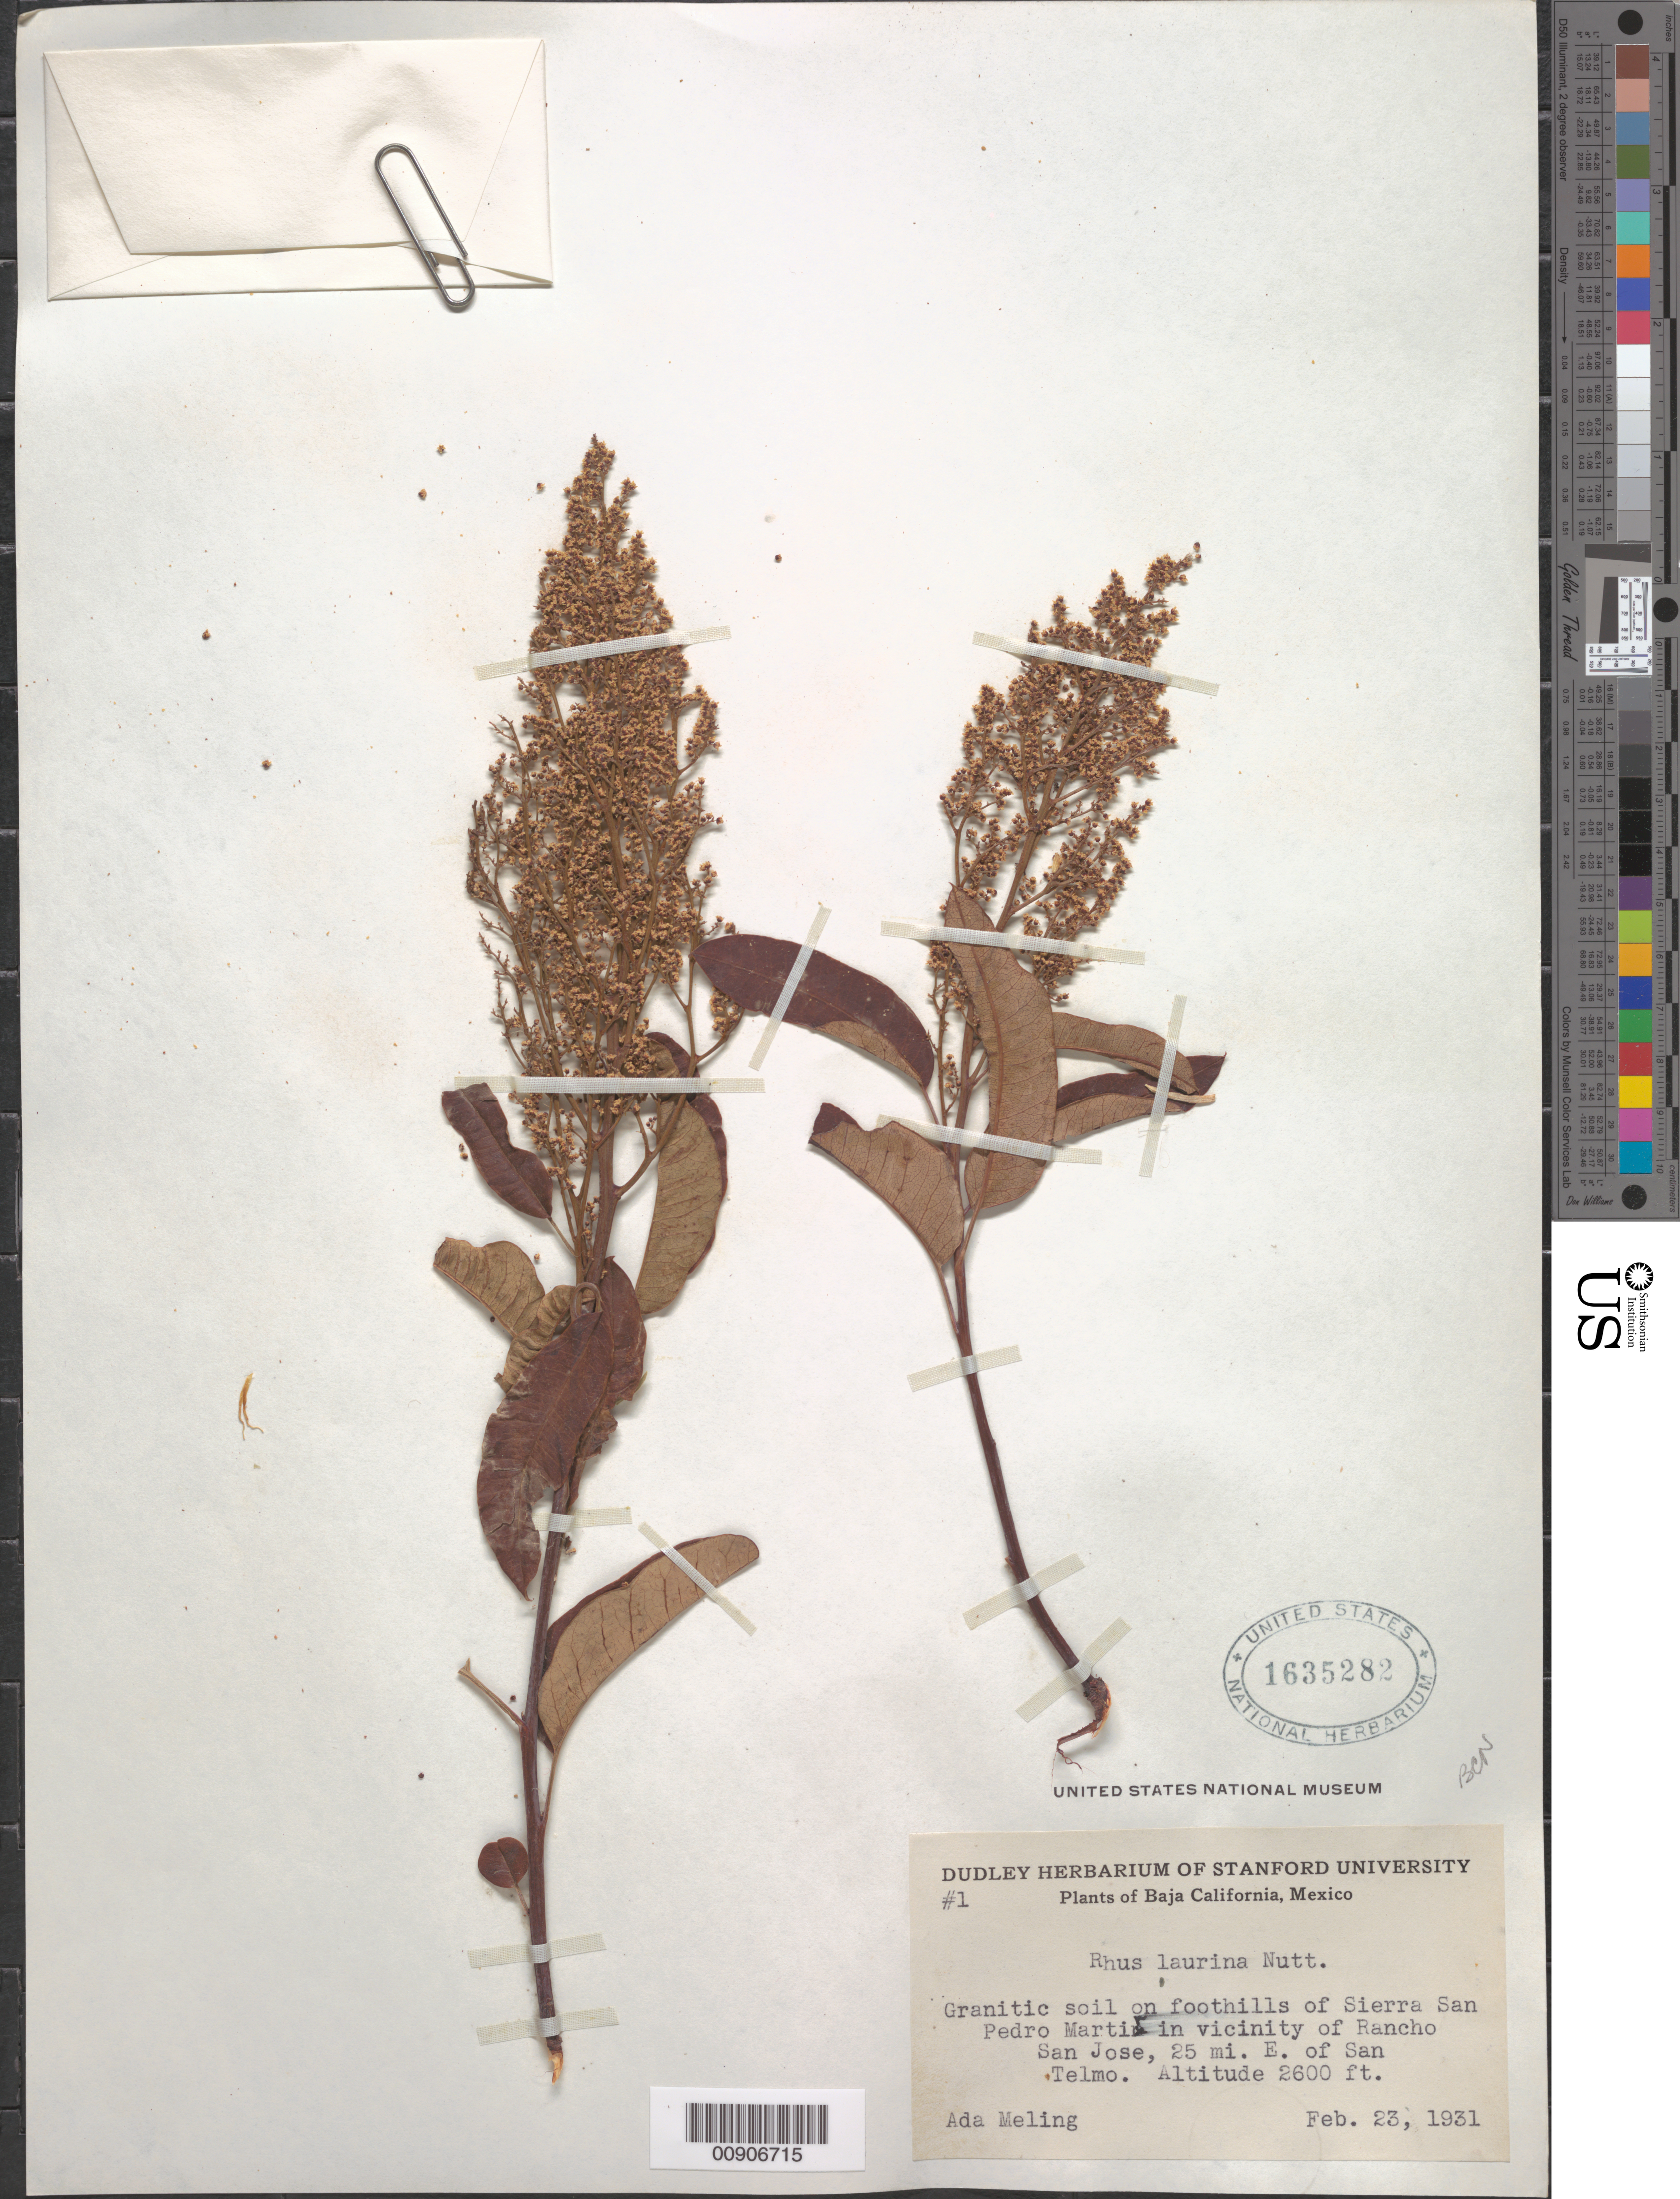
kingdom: Plantae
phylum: Tracheophyta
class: Magnoliopsida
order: Sapindales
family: Anacardiaceae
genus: Malosma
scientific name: Malosma laurina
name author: (Nutt.) Nutt. ex Abrams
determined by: Mitchell, John D.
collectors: A. Meling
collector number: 1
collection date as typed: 23 Feb 1931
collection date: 1931-02-23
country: Mexico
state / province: Baja California Norte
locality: Foothills of Sierra San Pedro Martir in vicinity of Rancho San José, 25 mi. E of San Telmo.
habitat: Granitic soil on foothills of Sierra.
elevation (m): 792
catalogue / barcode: US 1635282